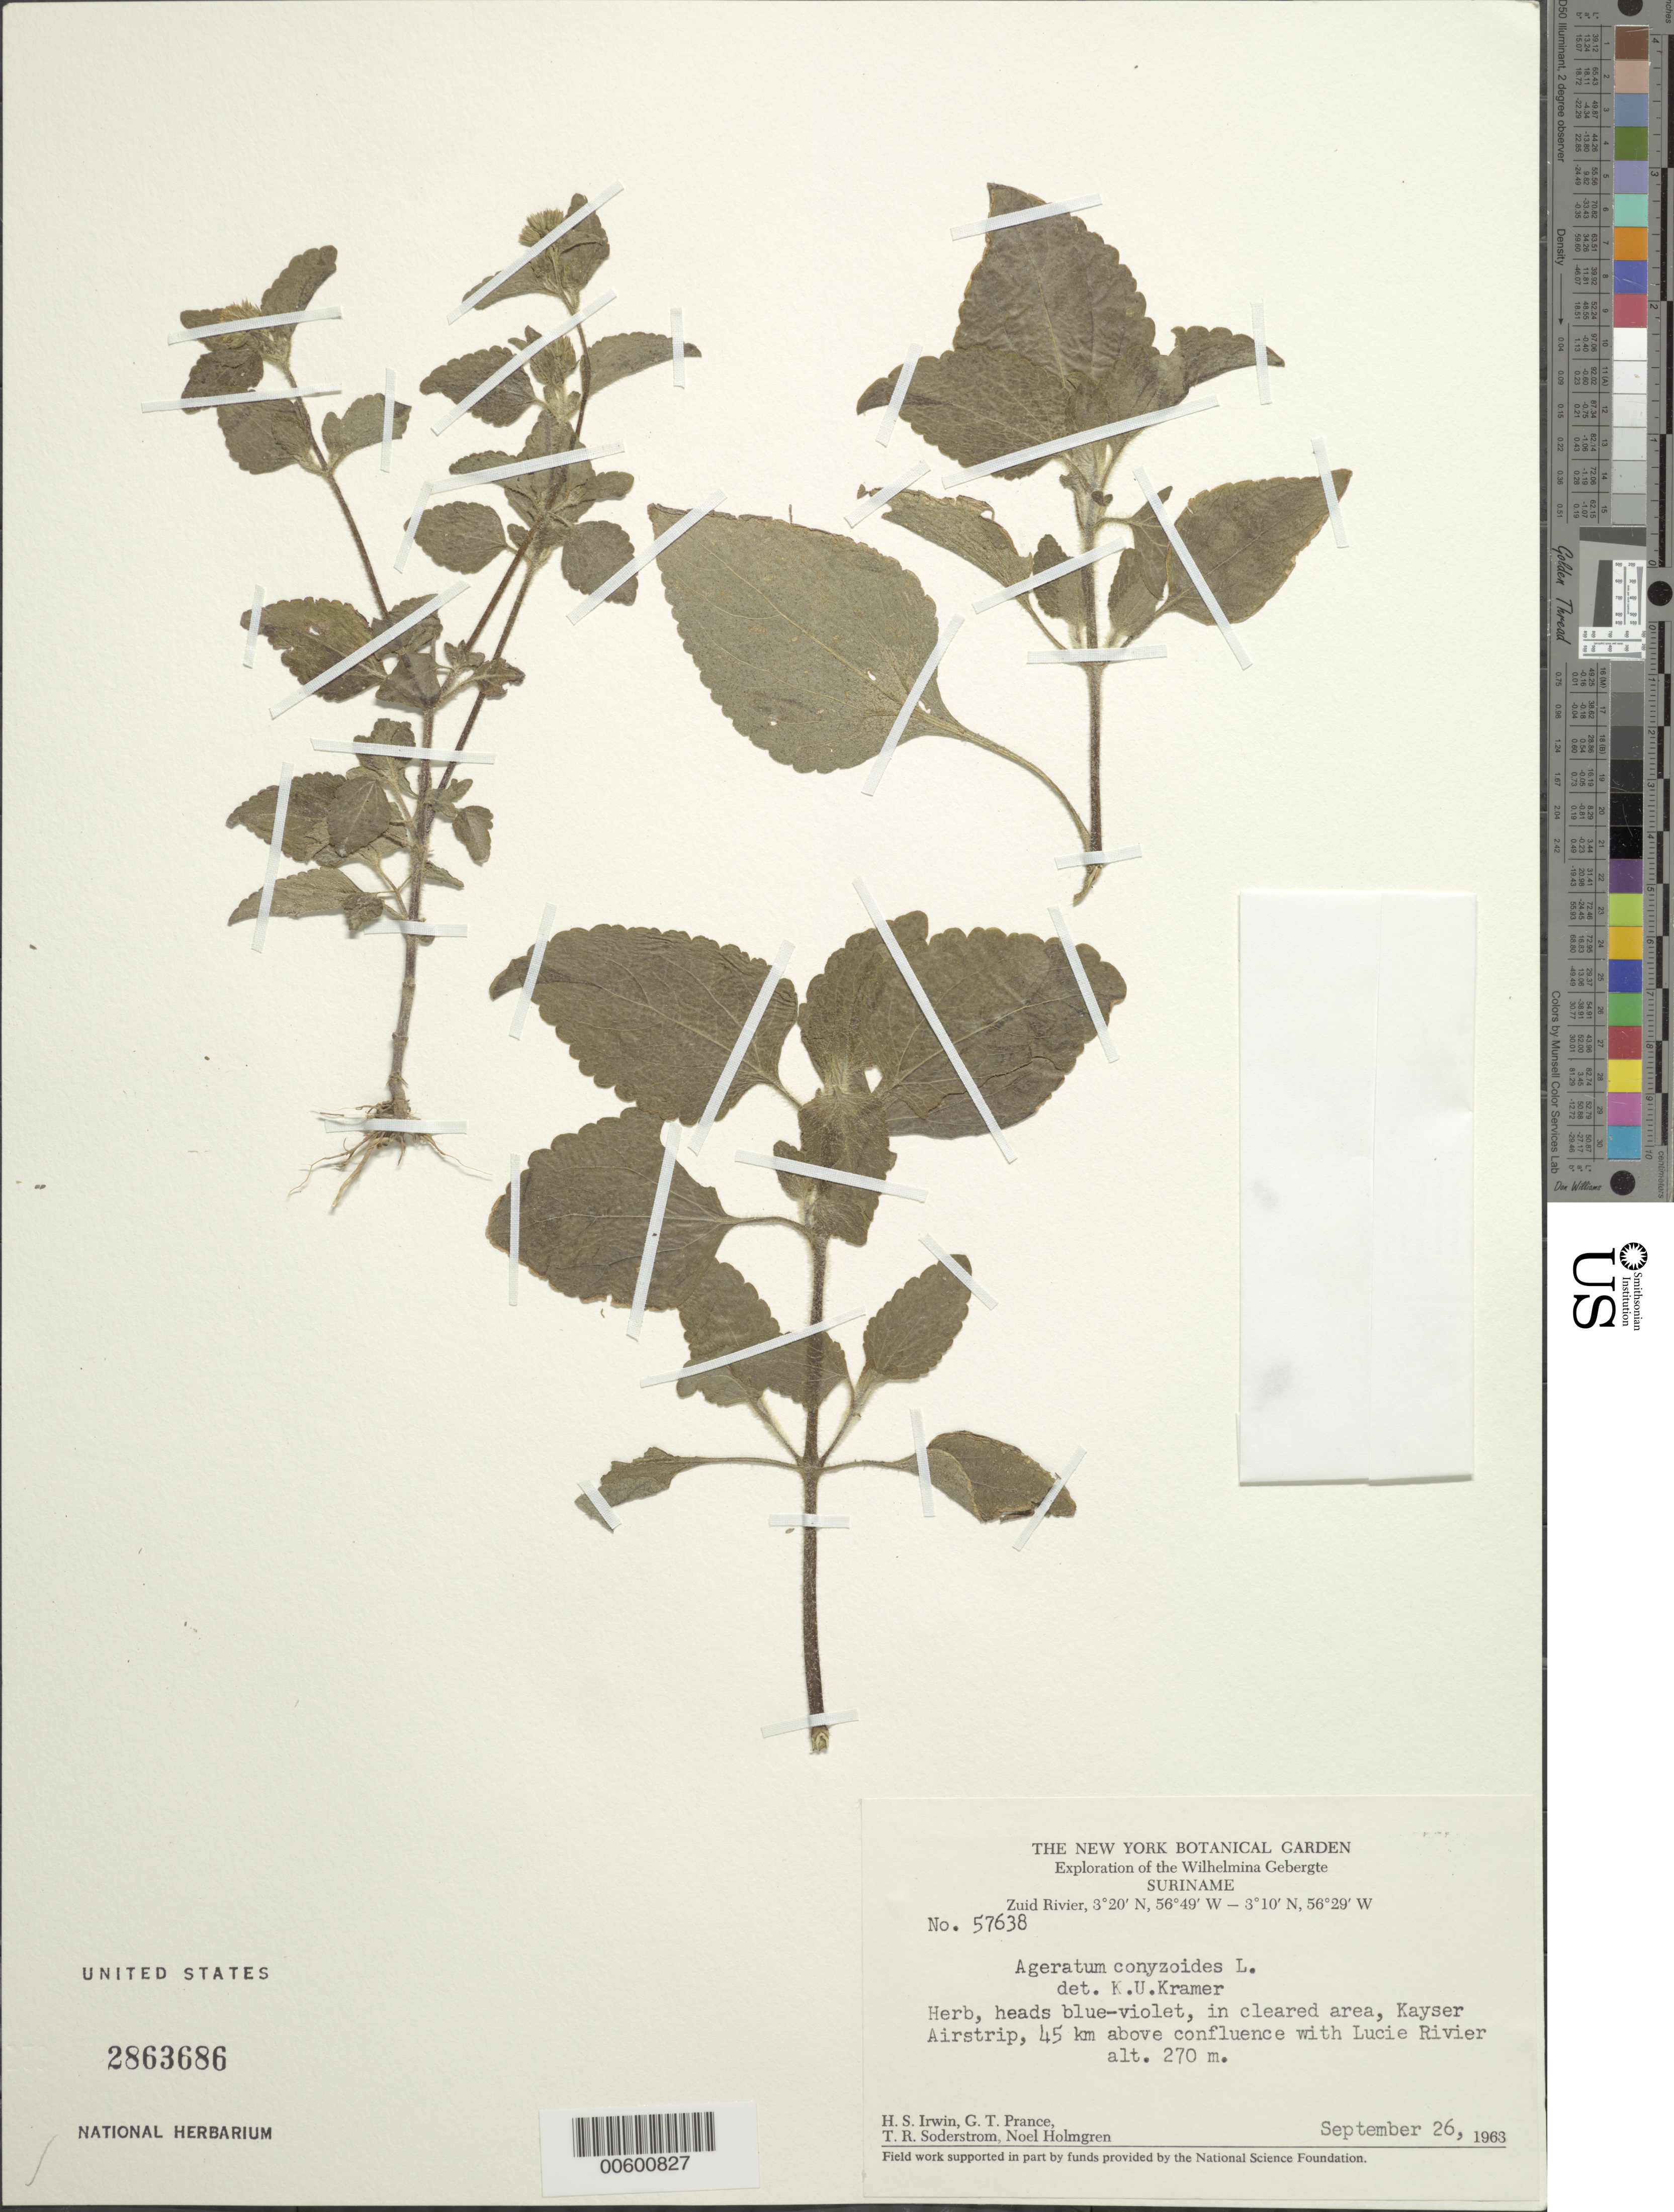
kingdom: Plantae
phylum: Tracheophyta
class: Magnoliopsida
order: Asterales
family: Asteraceae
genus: Ageratum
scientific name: Ageratum conyzoides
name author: L.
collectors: H. Irwin, G. T. Prance, T. R. Soderstrom & N. H. Holmgren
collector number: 57638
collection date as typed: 26-Sep-63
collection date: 1963-09-26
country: Suriname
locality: Kayser Airstrip, Zuid R., 45 km above confl. with Lucie R., Wilhelmina Gebergte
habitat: Cleared area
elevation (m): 270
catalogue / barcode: US 2863686